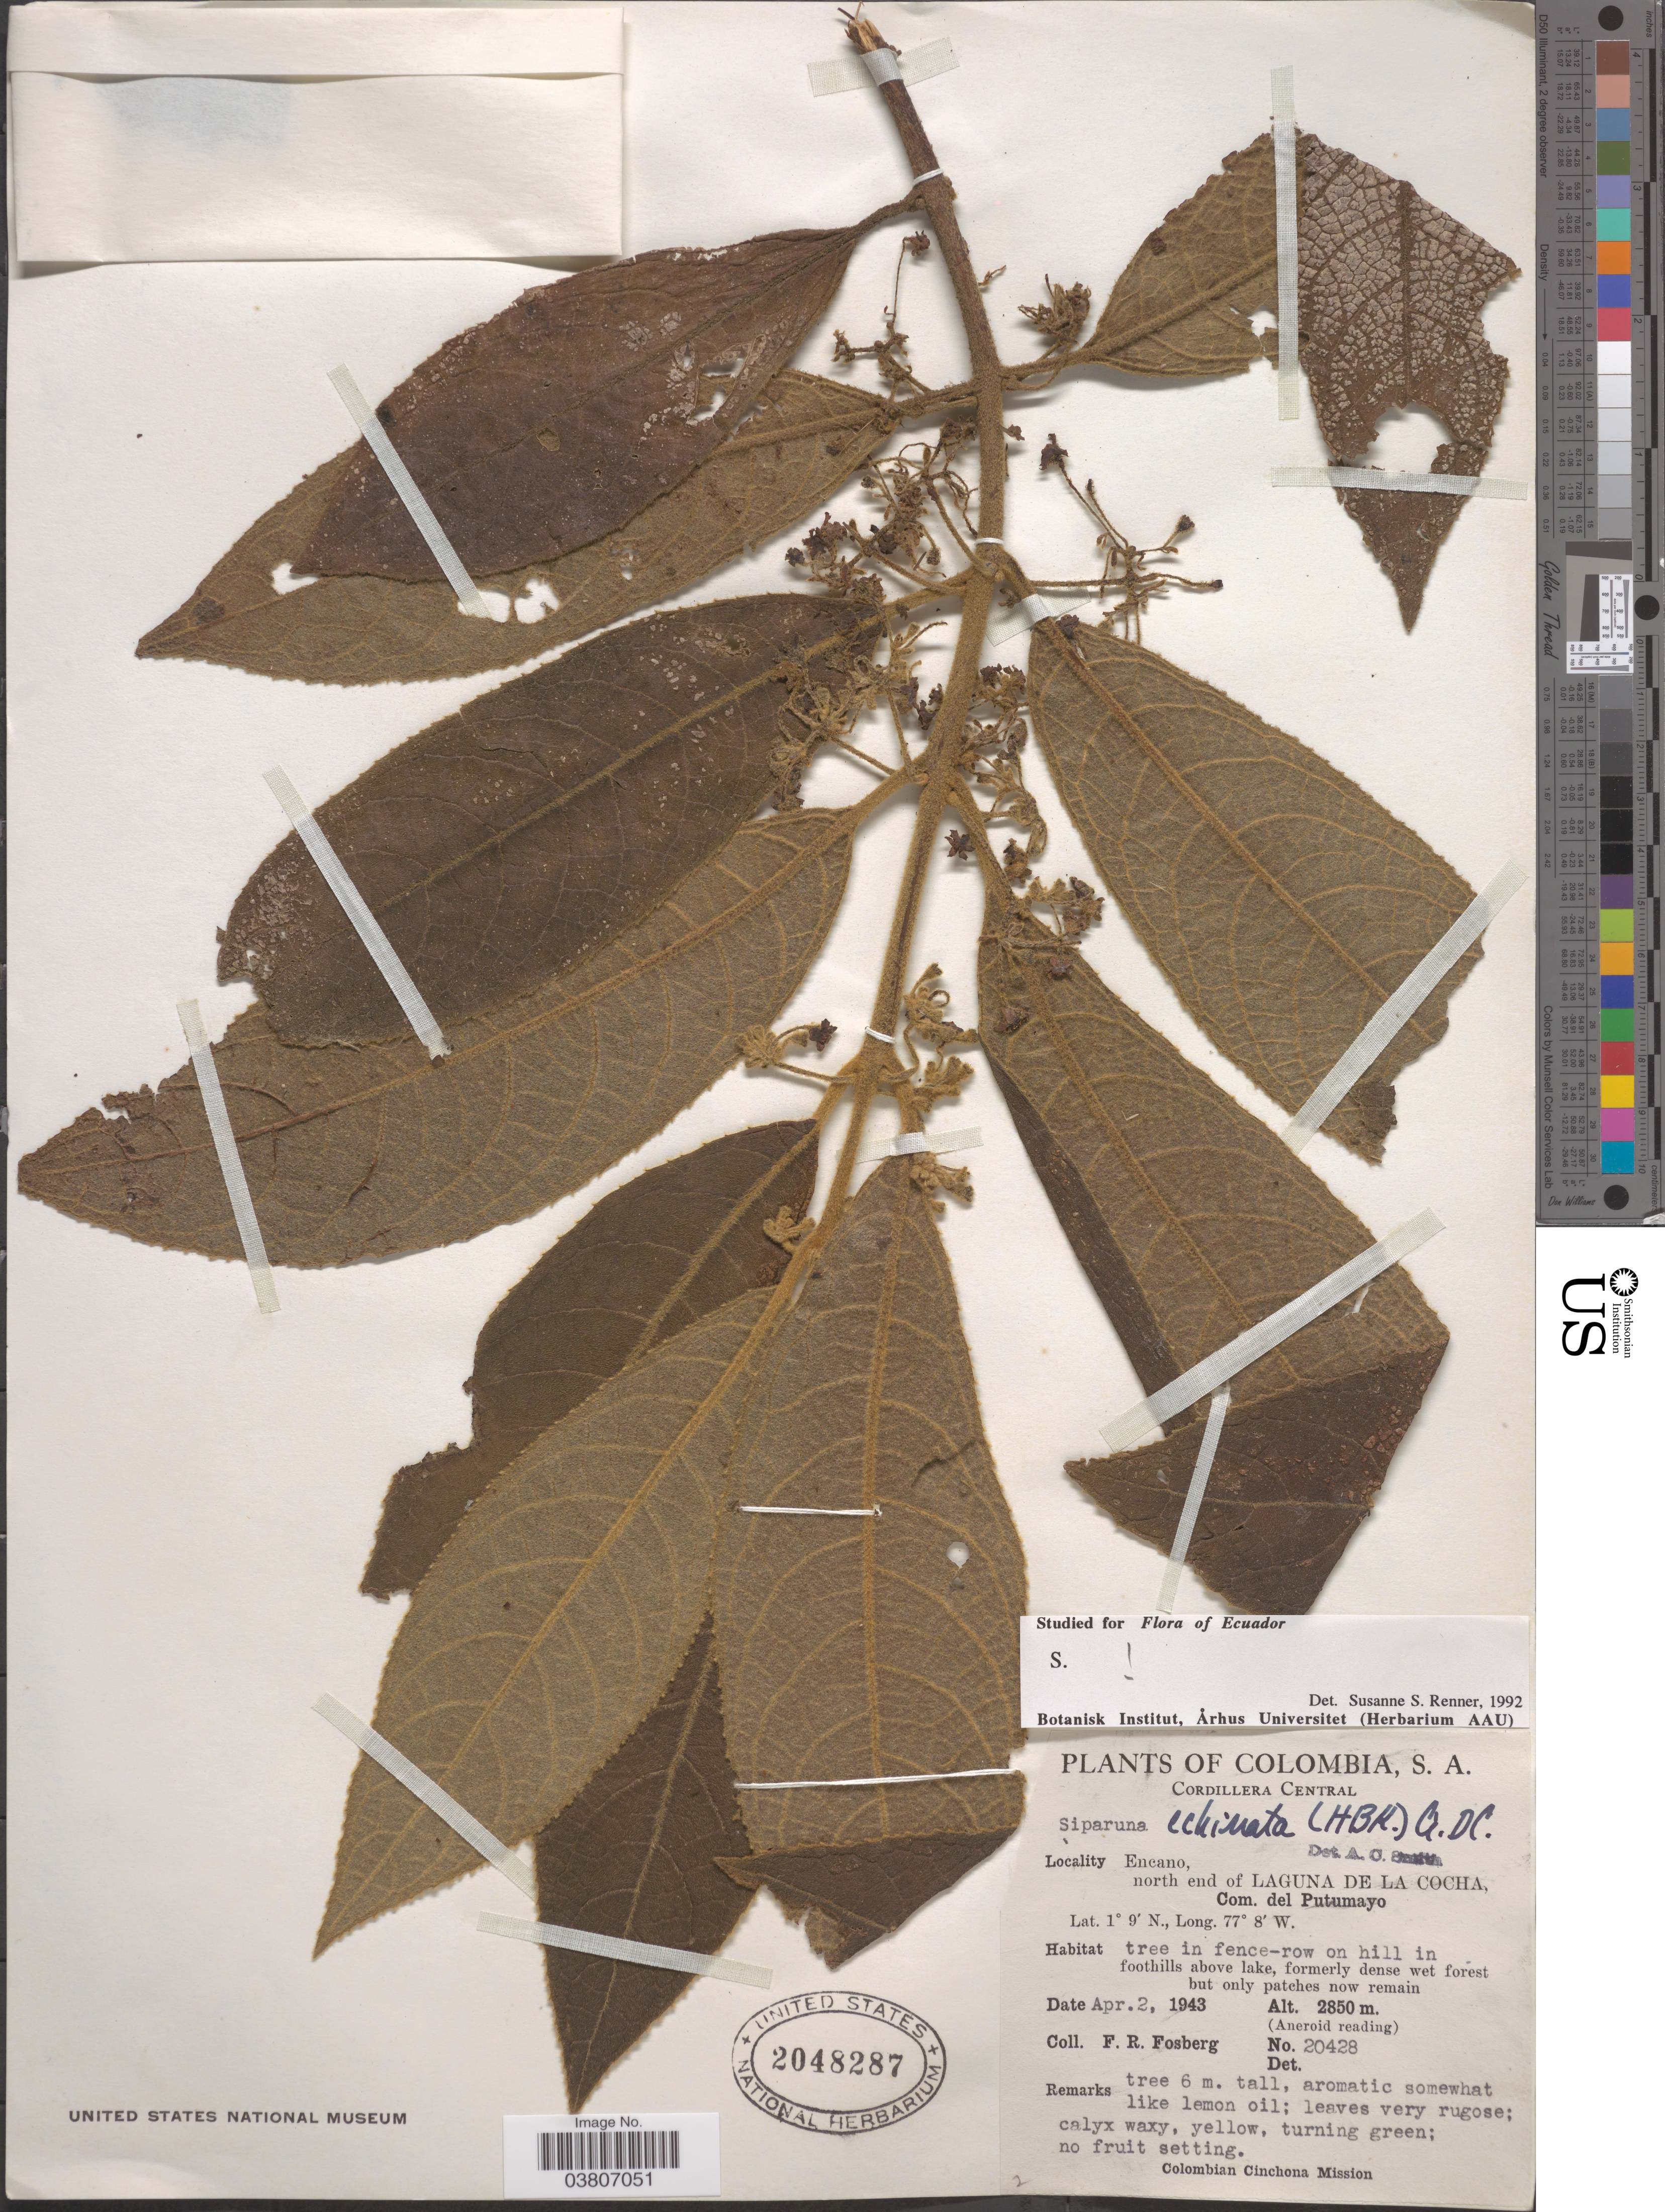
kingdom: Plantae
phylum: Tracheophyta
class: Magnoliopsida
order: Laurales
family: Siparunaceae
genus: Siparuna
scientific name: Siparuna echinata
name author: (Kunth) A. DC.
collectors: F. R. Fosberg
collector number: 20428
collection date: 1943-04-02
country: Colombia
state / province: Putumayo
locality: Cordillera Central. Encano, north end of Laguna de la Cocha, Com. del Putumayo. Tree in fence-row on hill in foothills above lake.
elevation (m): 2850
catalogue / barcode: US 2048287